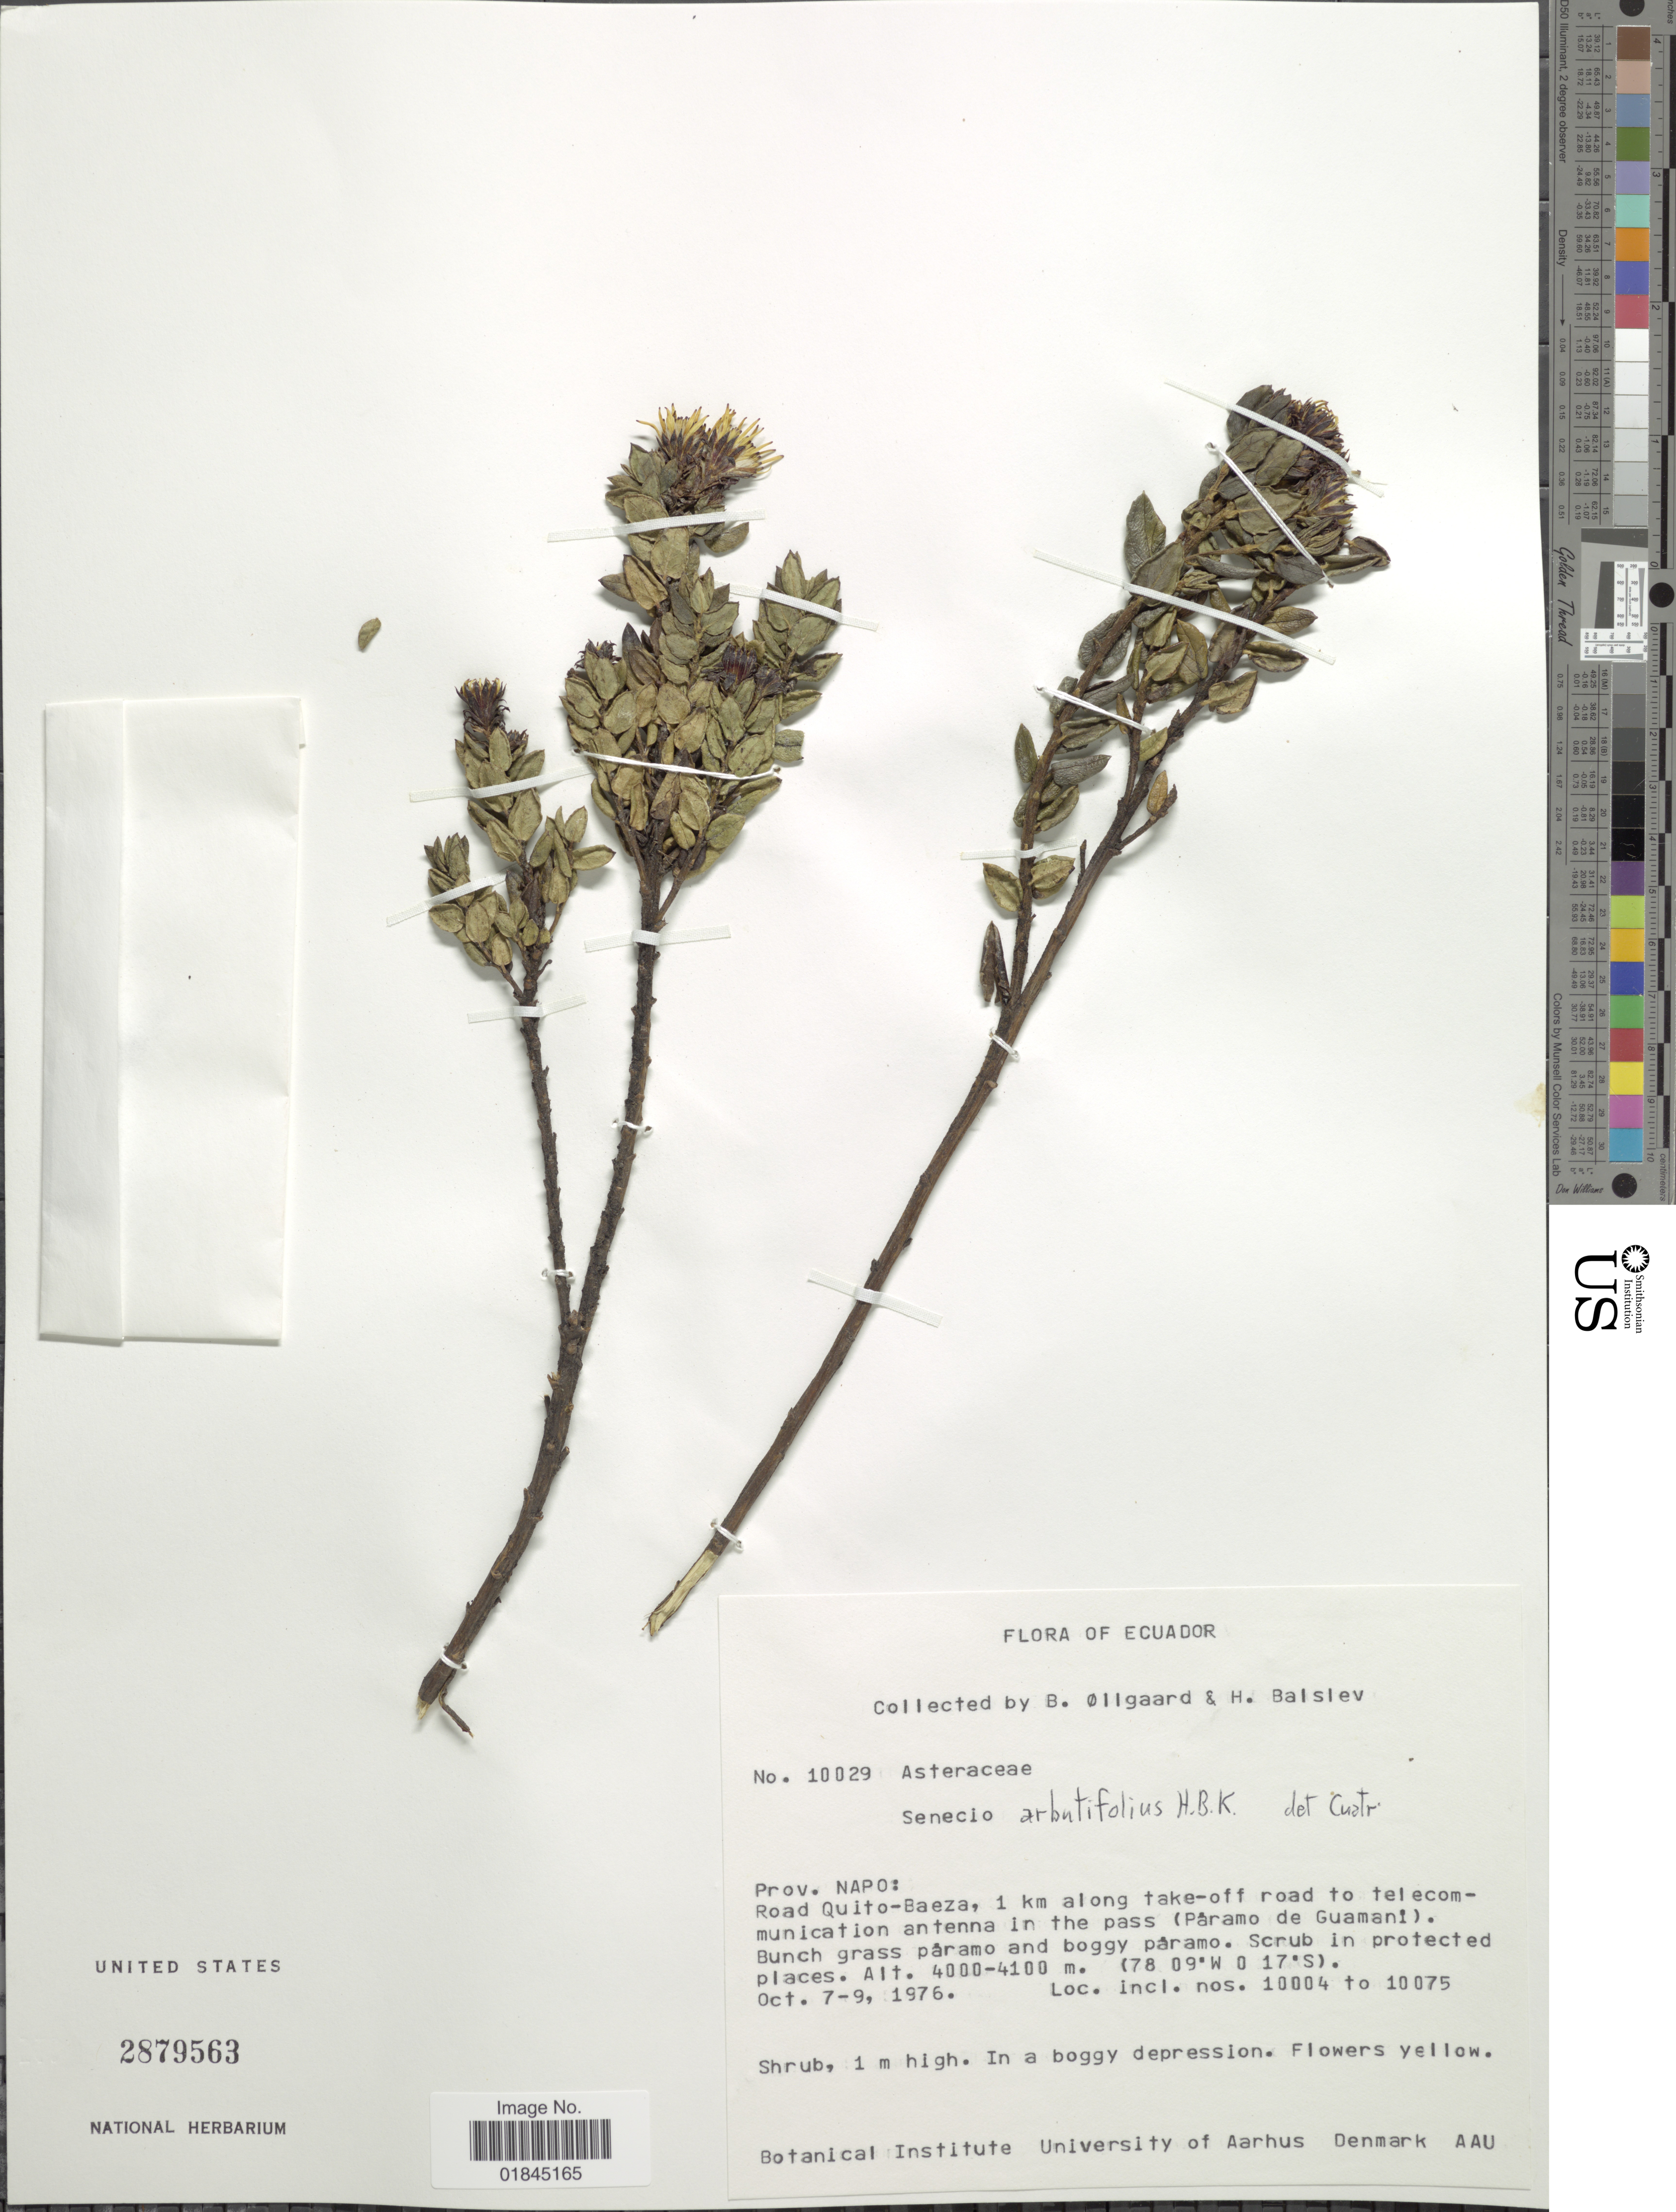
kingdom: Plantae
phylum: Tracheophyta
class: Magnoliopsida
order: Asterales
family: Asteraceae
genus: Pentacalia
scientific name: Pentacalia arbutifolia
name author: (Kunth) Cuatrec.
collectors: B. Øllgaard & H. Balslev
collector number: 10029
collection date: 1976-10-07/1976-10-09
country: Ecuador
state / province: Napo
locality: Prov. Napo: Road Quito-Baeza, 1 km along take-off road to telecommunication antenna in the pass (Páramo de Guamaní)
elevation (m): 4000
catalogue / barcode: US 2879563